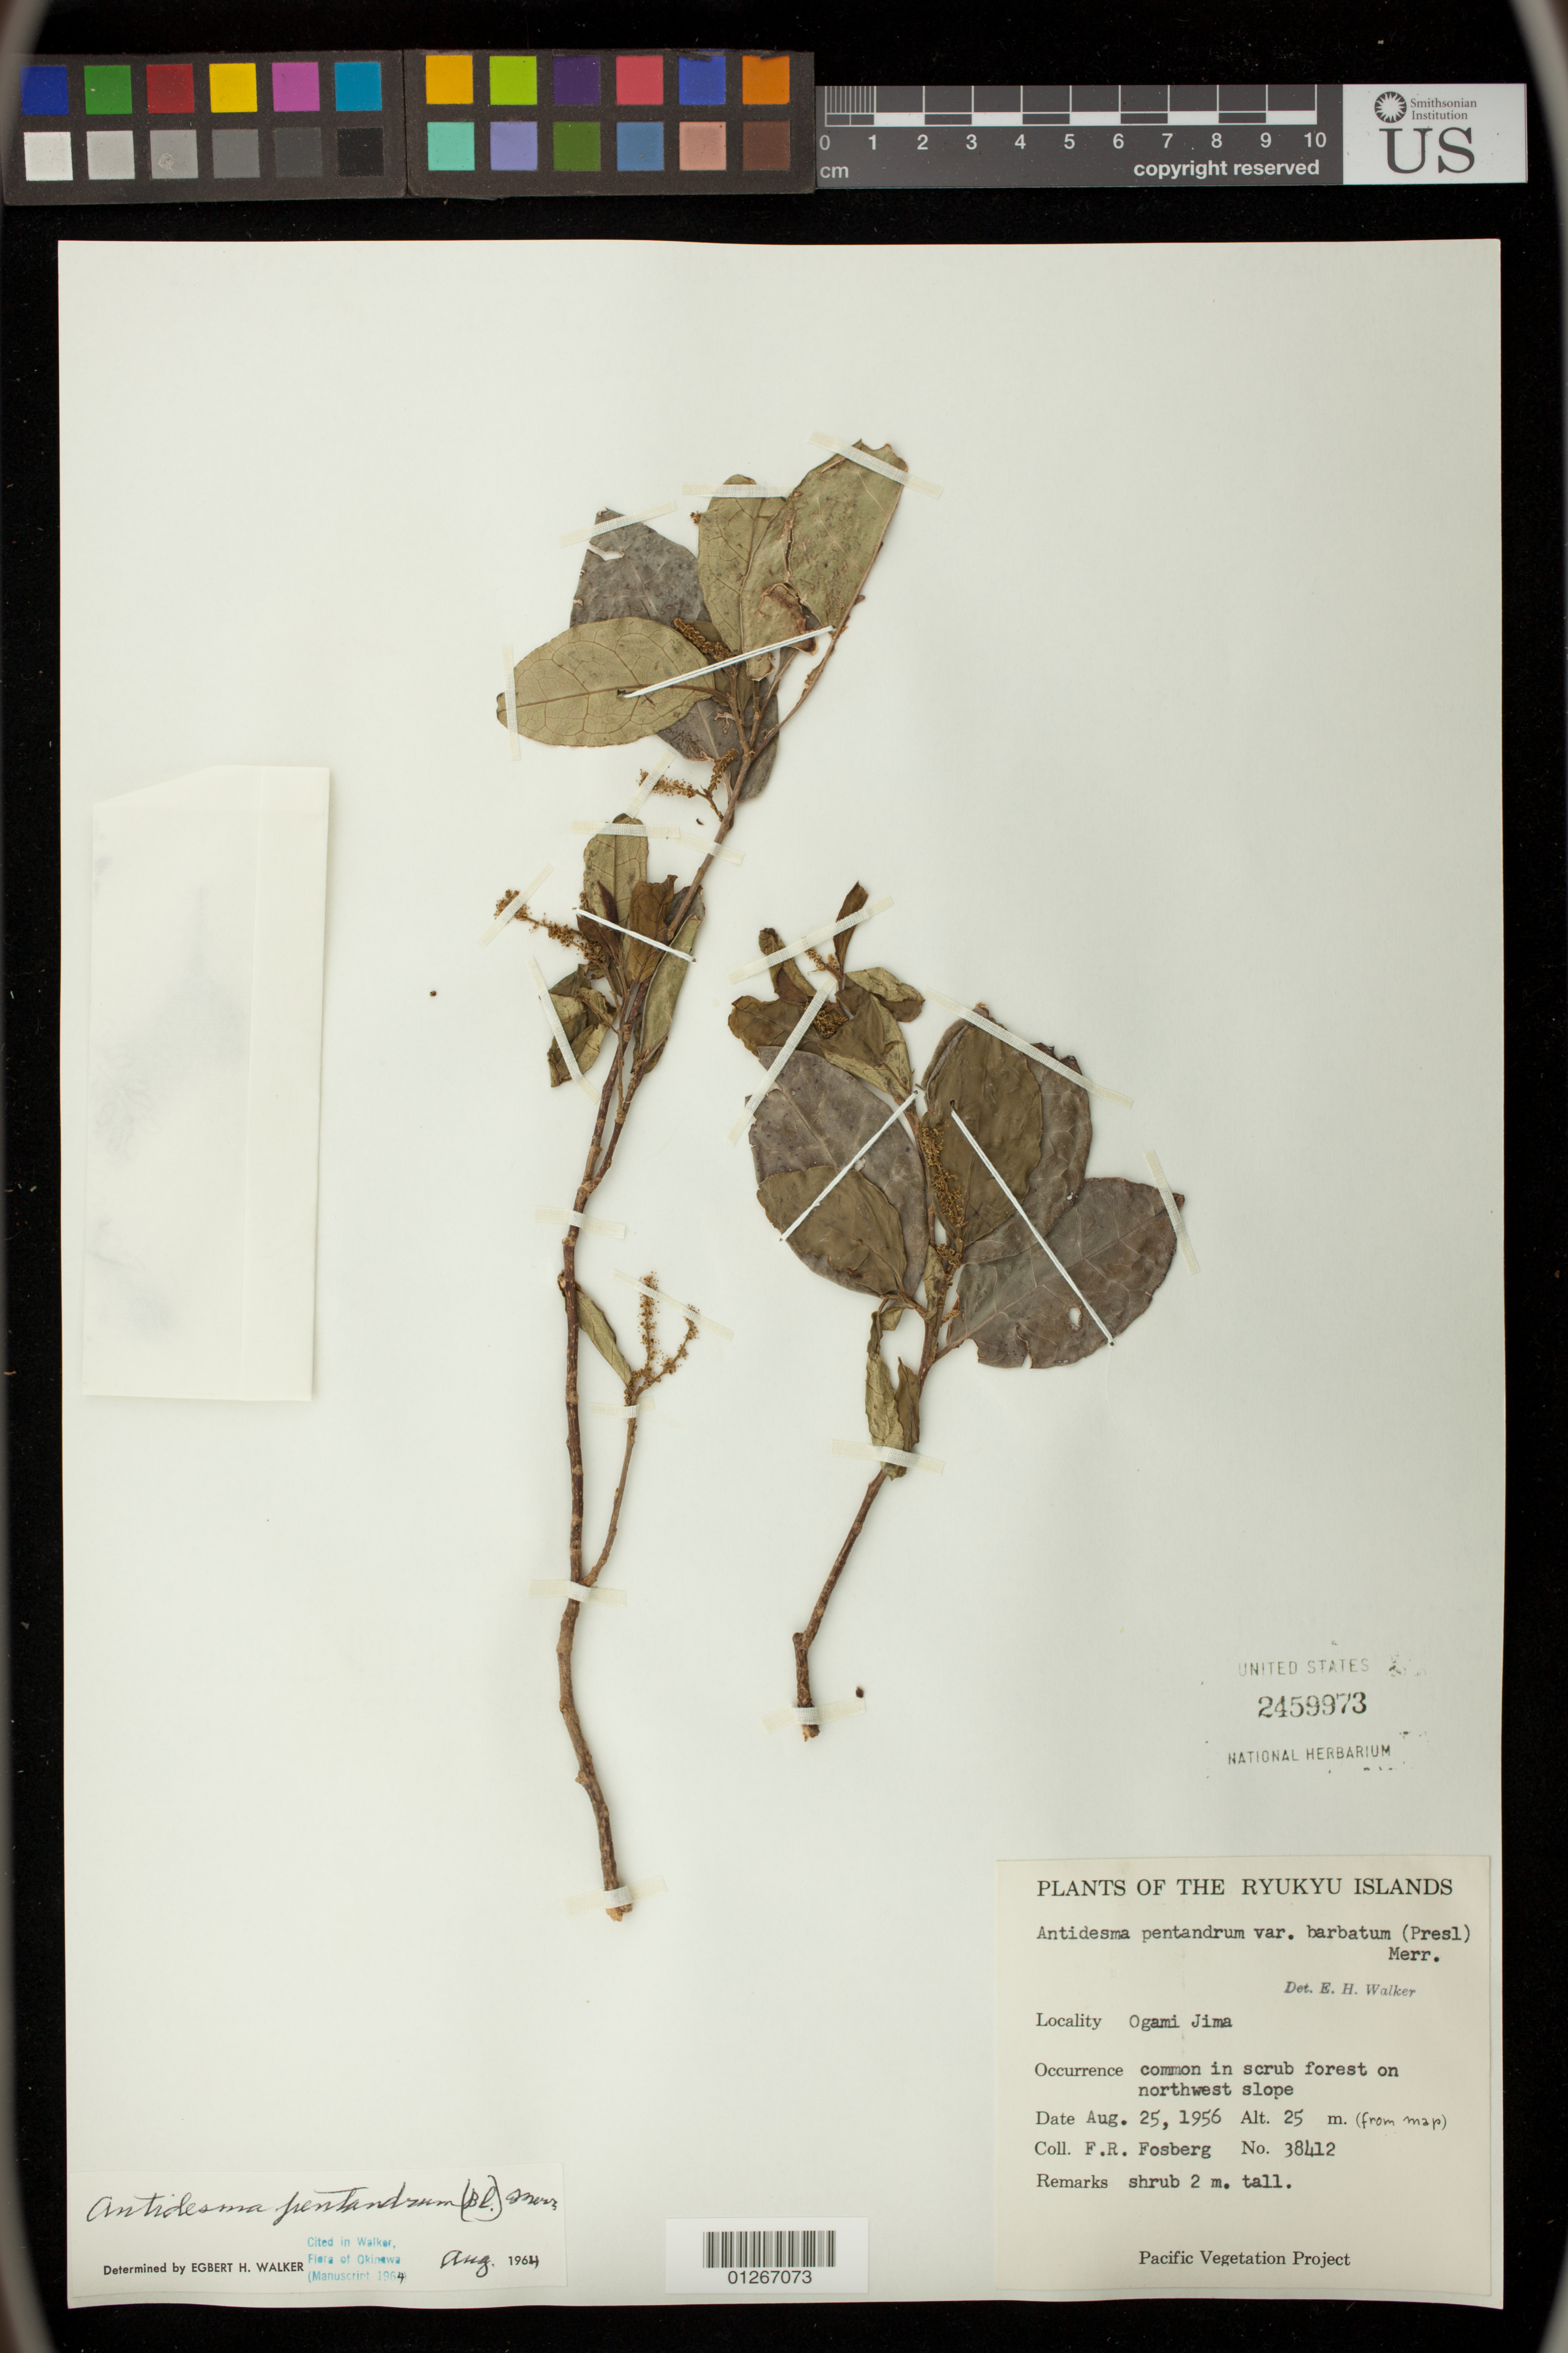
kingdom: Plantae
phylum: Tracheophyta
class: Magnoliopsida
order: Malpighiales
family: Phyllanthaceae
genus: Antidesma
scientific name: Antidesma pentandrum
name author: (Blanco) Merr.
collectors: F. R. Fosberg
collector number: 38412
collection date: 1956-08-25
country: Japan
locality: Ryukyu Islands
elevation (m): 25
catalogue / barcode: US 2459973